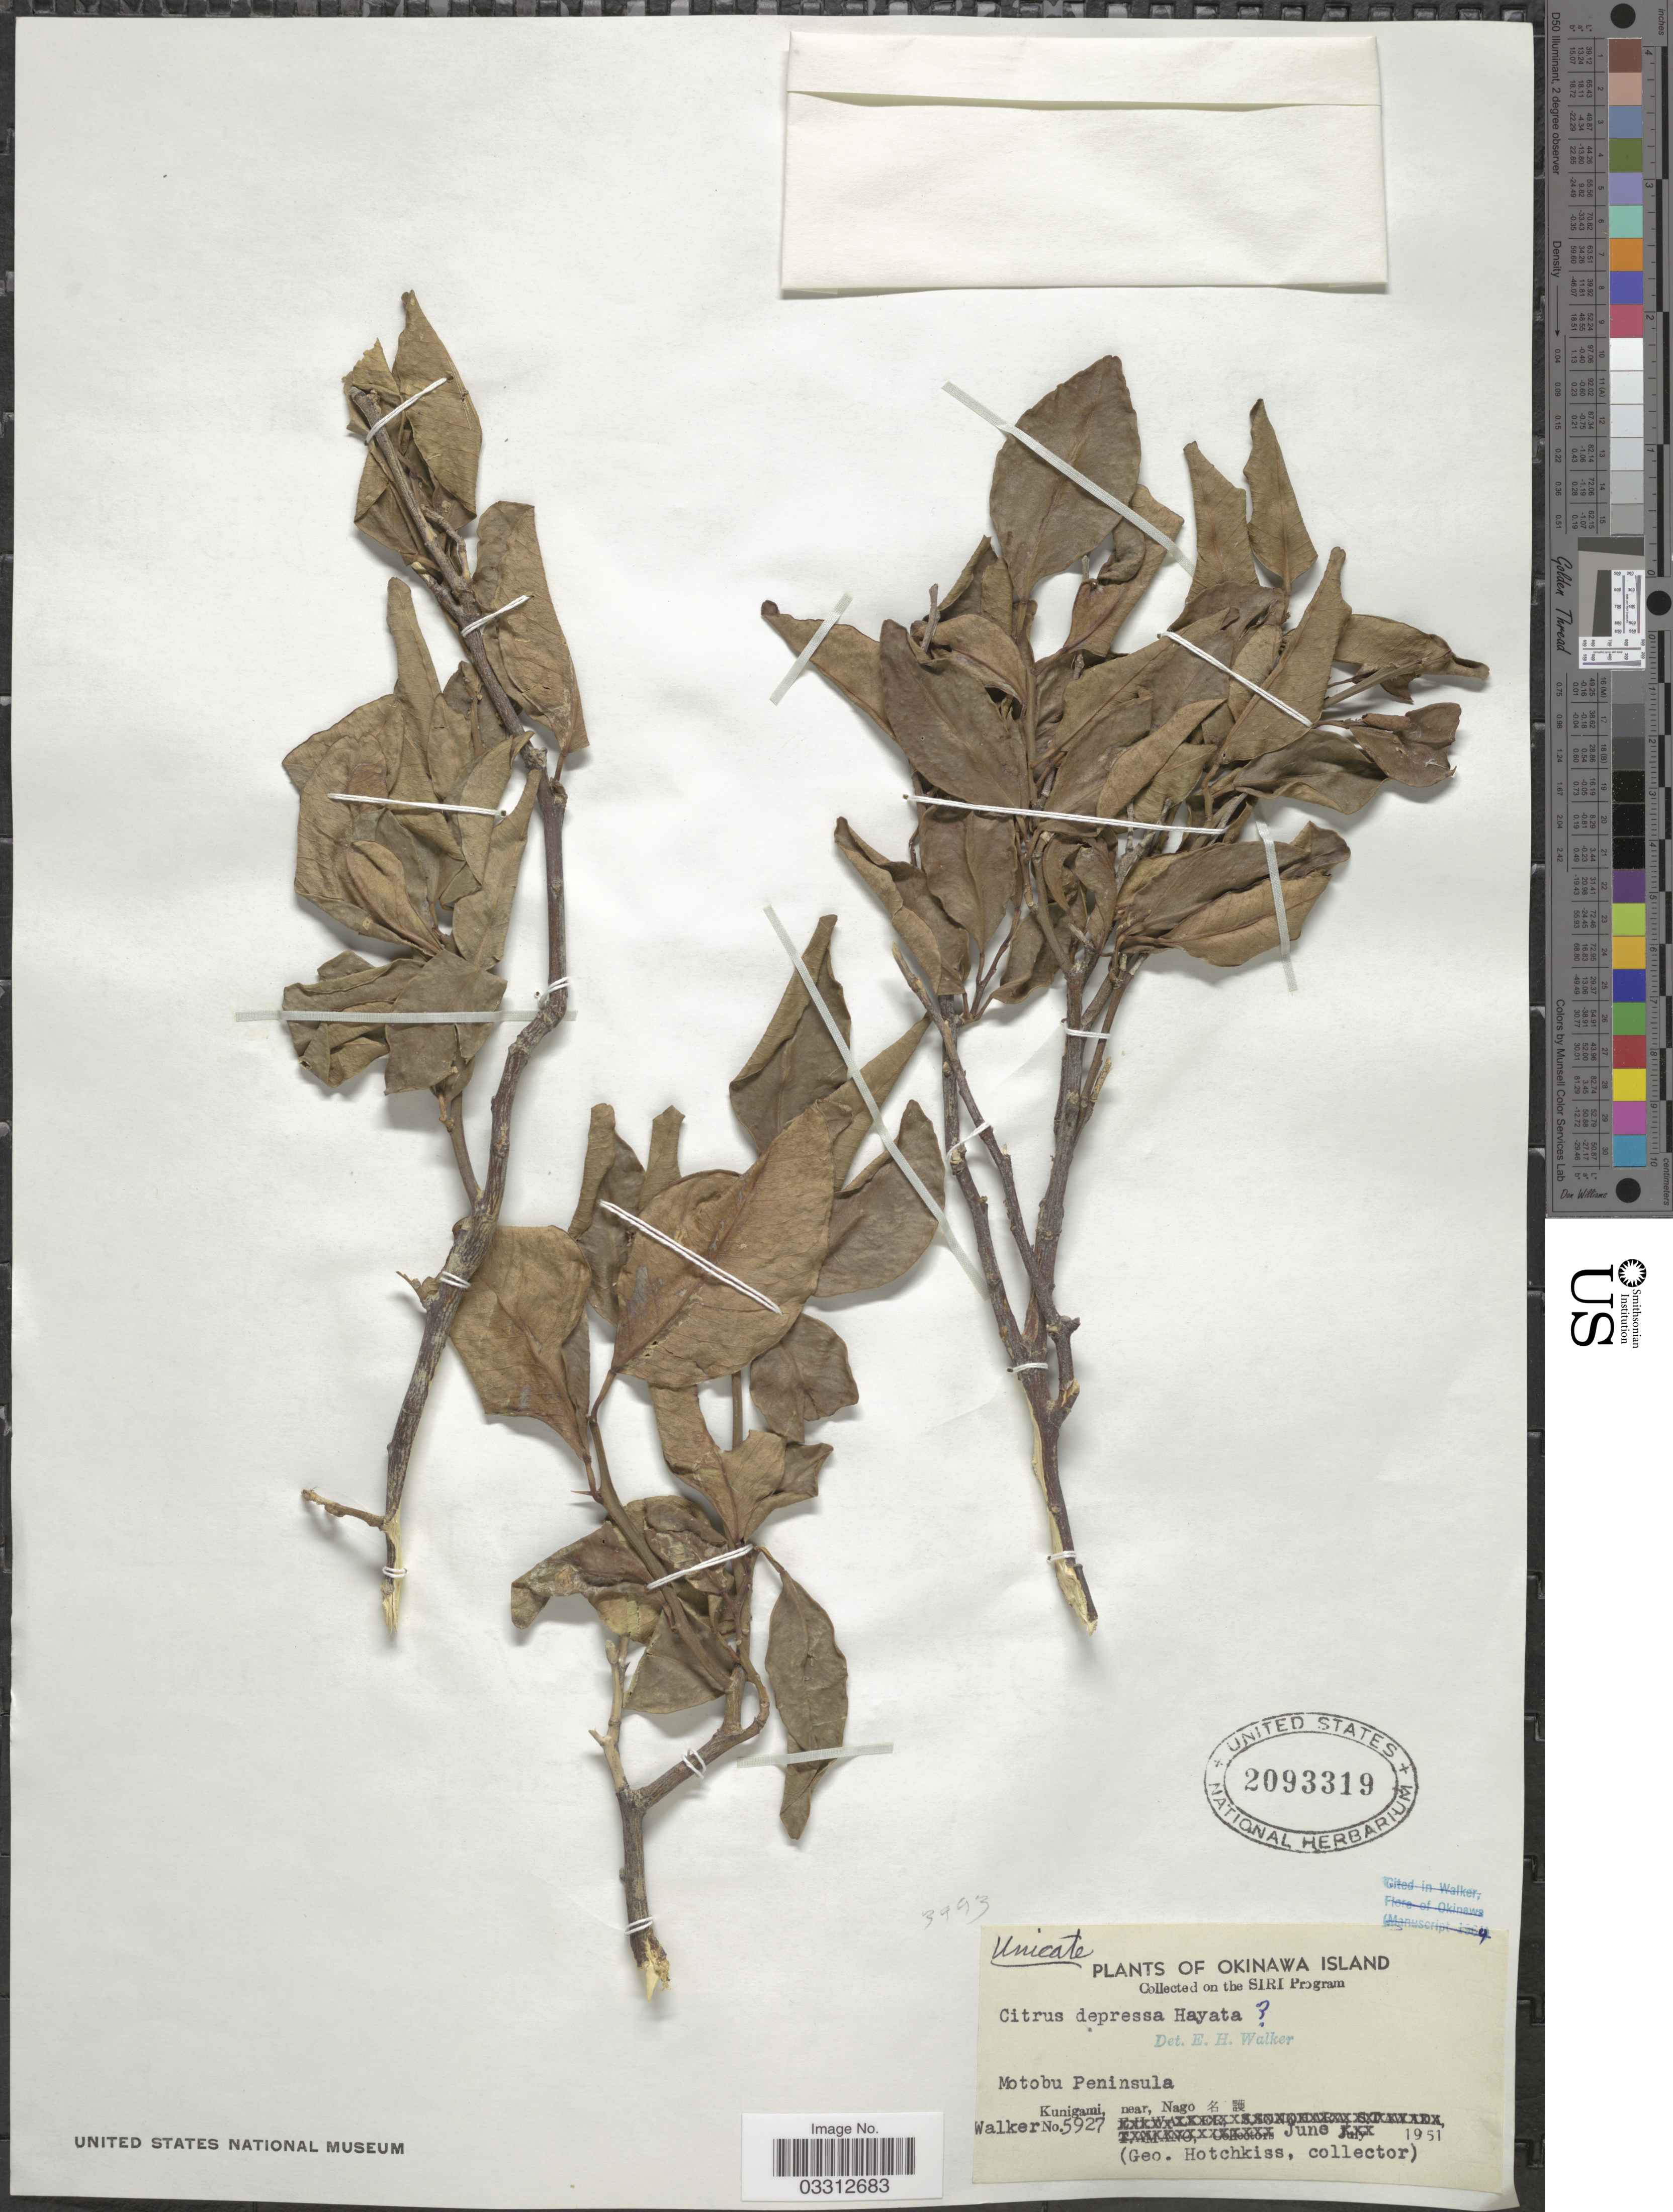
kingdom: Plantae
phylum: Tracheophyta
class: Magnoliopsida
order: Sapindales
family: Rutaceae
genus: Citrus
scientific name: Citrus depressa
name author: Hayata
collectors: G. Hotchkiss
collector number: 5927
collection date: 1951-06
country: Japan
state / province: Okinawa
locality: Okinawa Island, Motobu Peninsula, Kunigami, near, Nago X.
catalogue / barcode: US 2093319